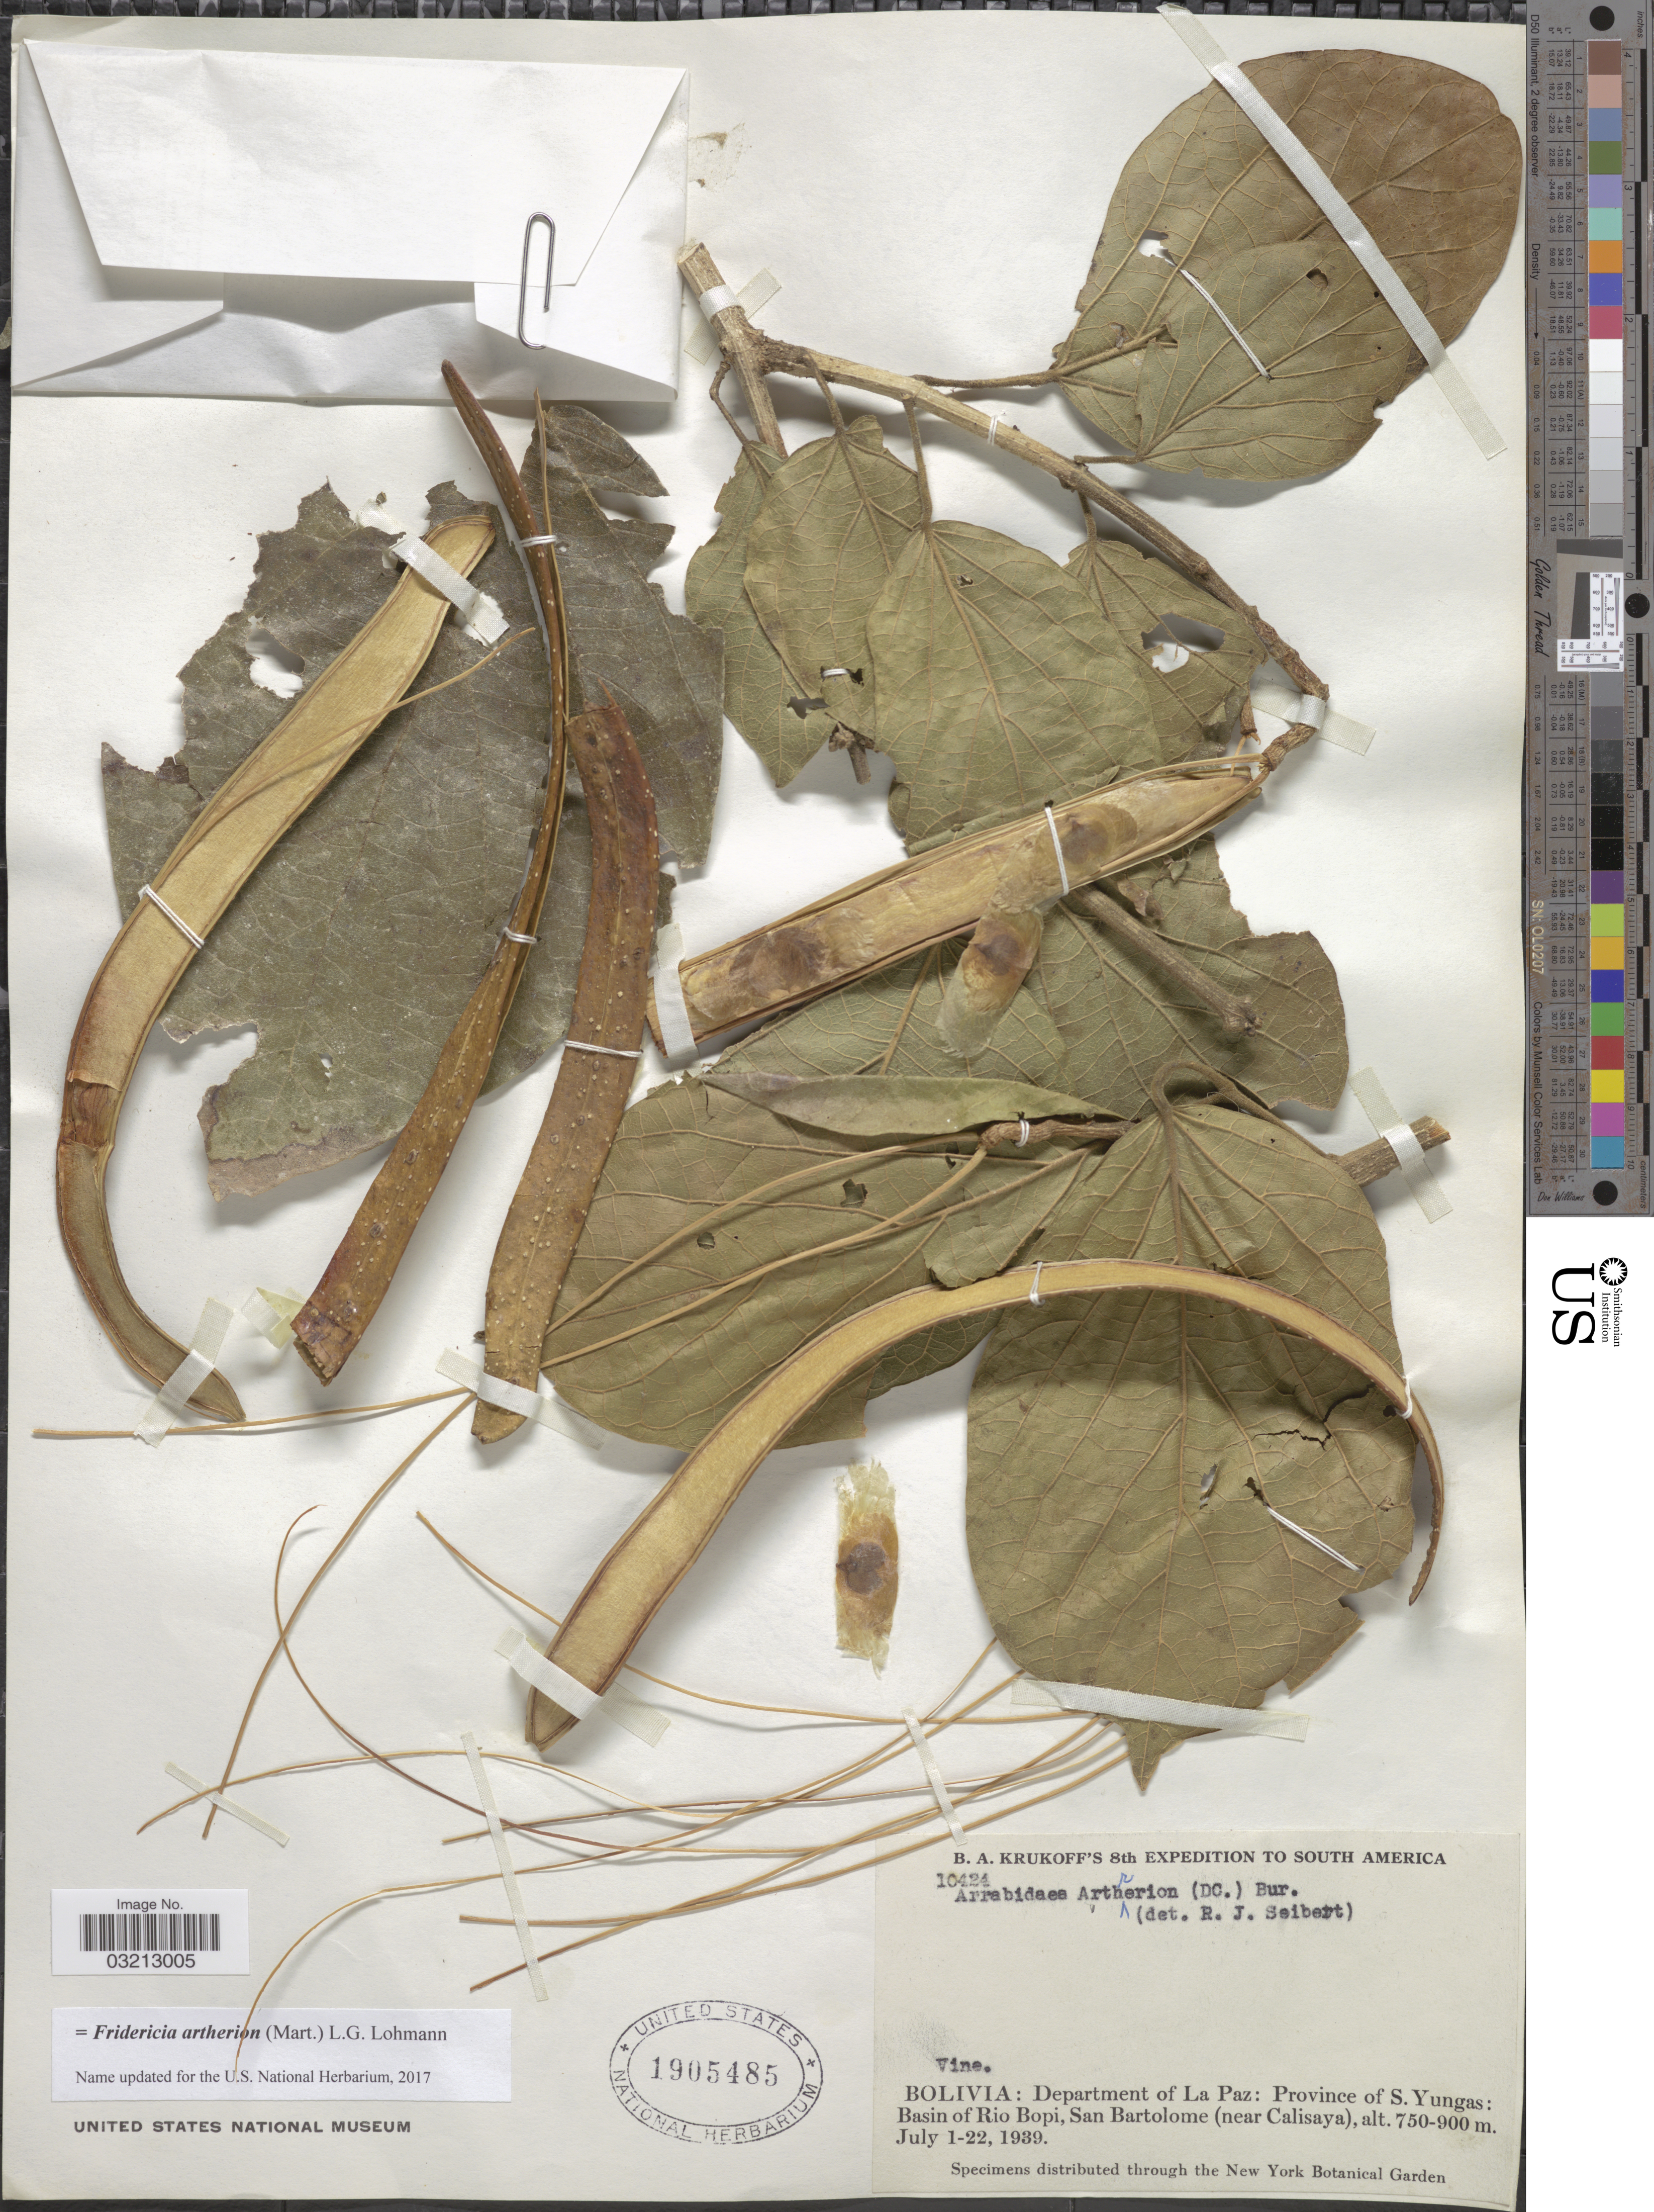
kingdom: Plantae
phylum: Tracheophyta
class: Magnoliopsida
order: Lamiales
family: Bignoniaceae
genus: Fridericia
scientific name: Fridericia arthrerion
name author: (Mart.) L.G. Lohmann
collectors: B. A. Krukoff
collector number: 10424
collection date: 1939-07-01/1939-07-22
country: Bolivia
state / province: La Paz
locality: Department of La Paz: Province of S. Yungas: Basin of Rio Bopi, San Bartolome (near Calisaya).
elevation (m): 750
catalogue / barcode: US 1905485